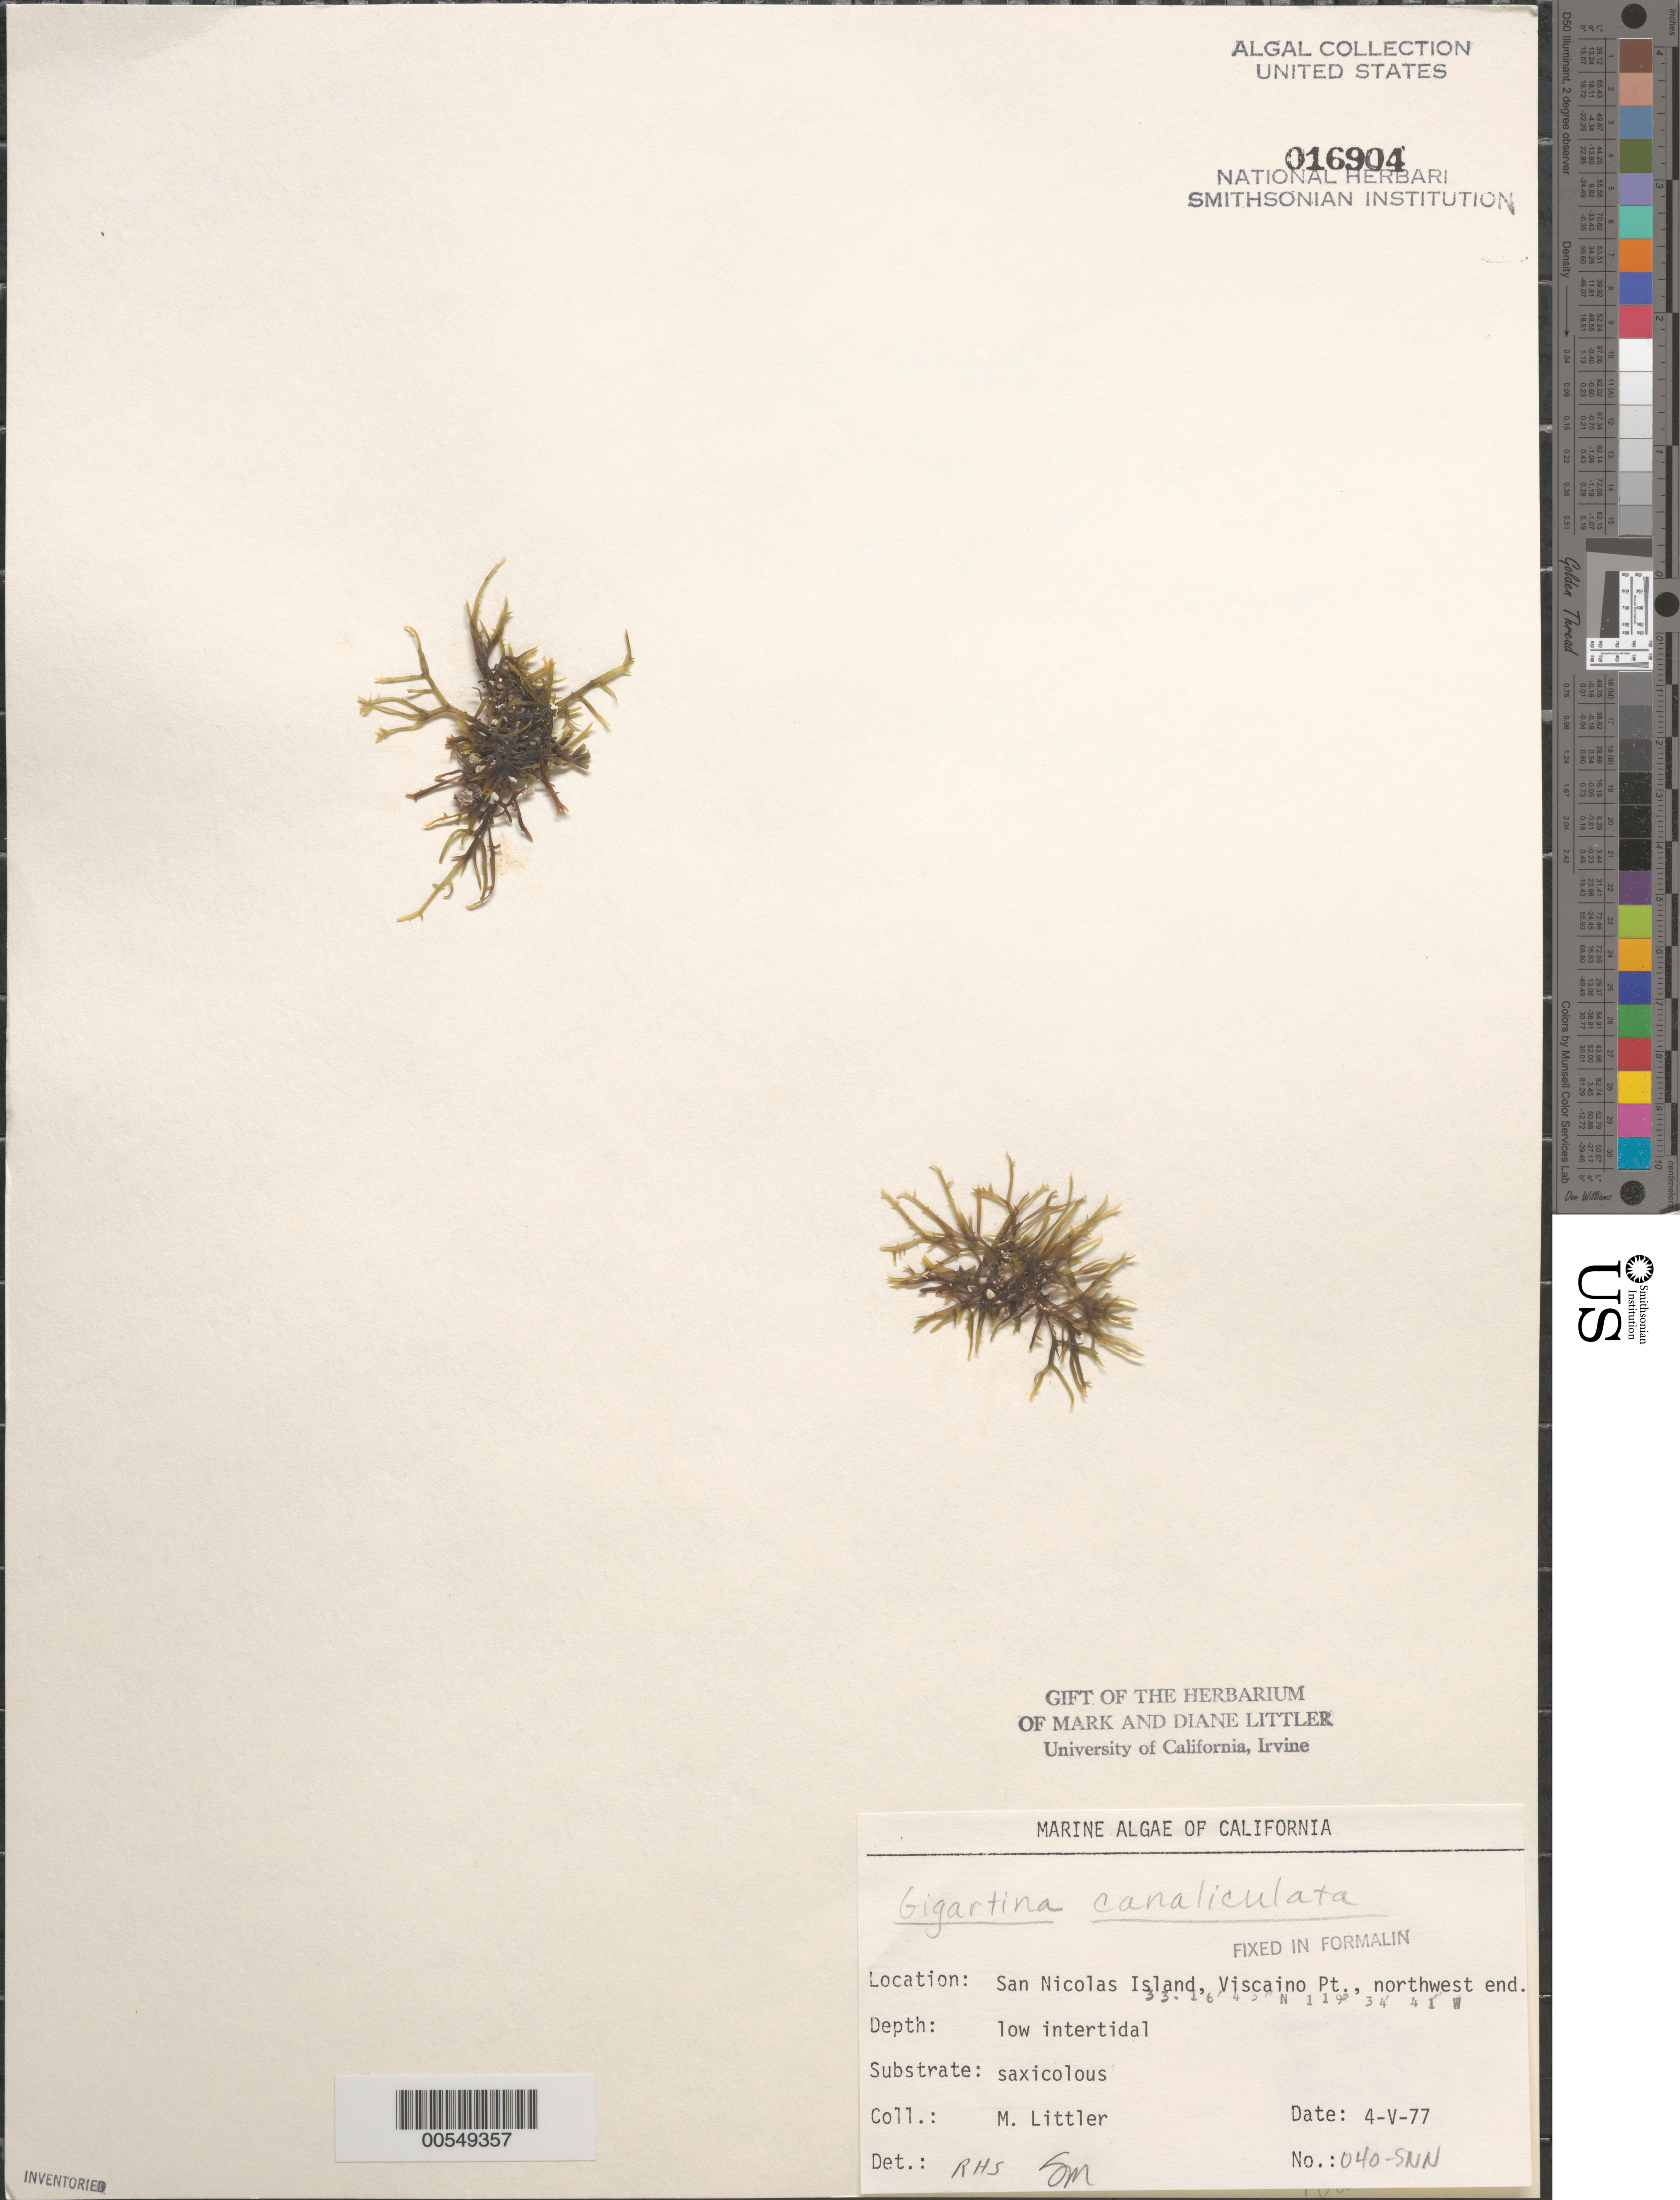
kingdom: Plantae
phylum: Rhodophyta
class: Florideophyceae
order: Gigartinales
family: Gigartinaceae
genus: Chondracanthus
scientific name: Chondracanthus canaliculatus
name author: (Harv.) Guiry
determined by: Algae name updating Project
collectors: M. M. Littler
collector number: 040-SNN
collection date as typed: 04 May 1977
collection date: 1977-05-04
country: United States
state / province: California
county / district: Ventura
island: San Nicolas Island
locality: Viscaino Point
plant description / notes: BLM-SOCALBIGHT Rocky Intertidal Survey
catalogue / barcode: US 16904